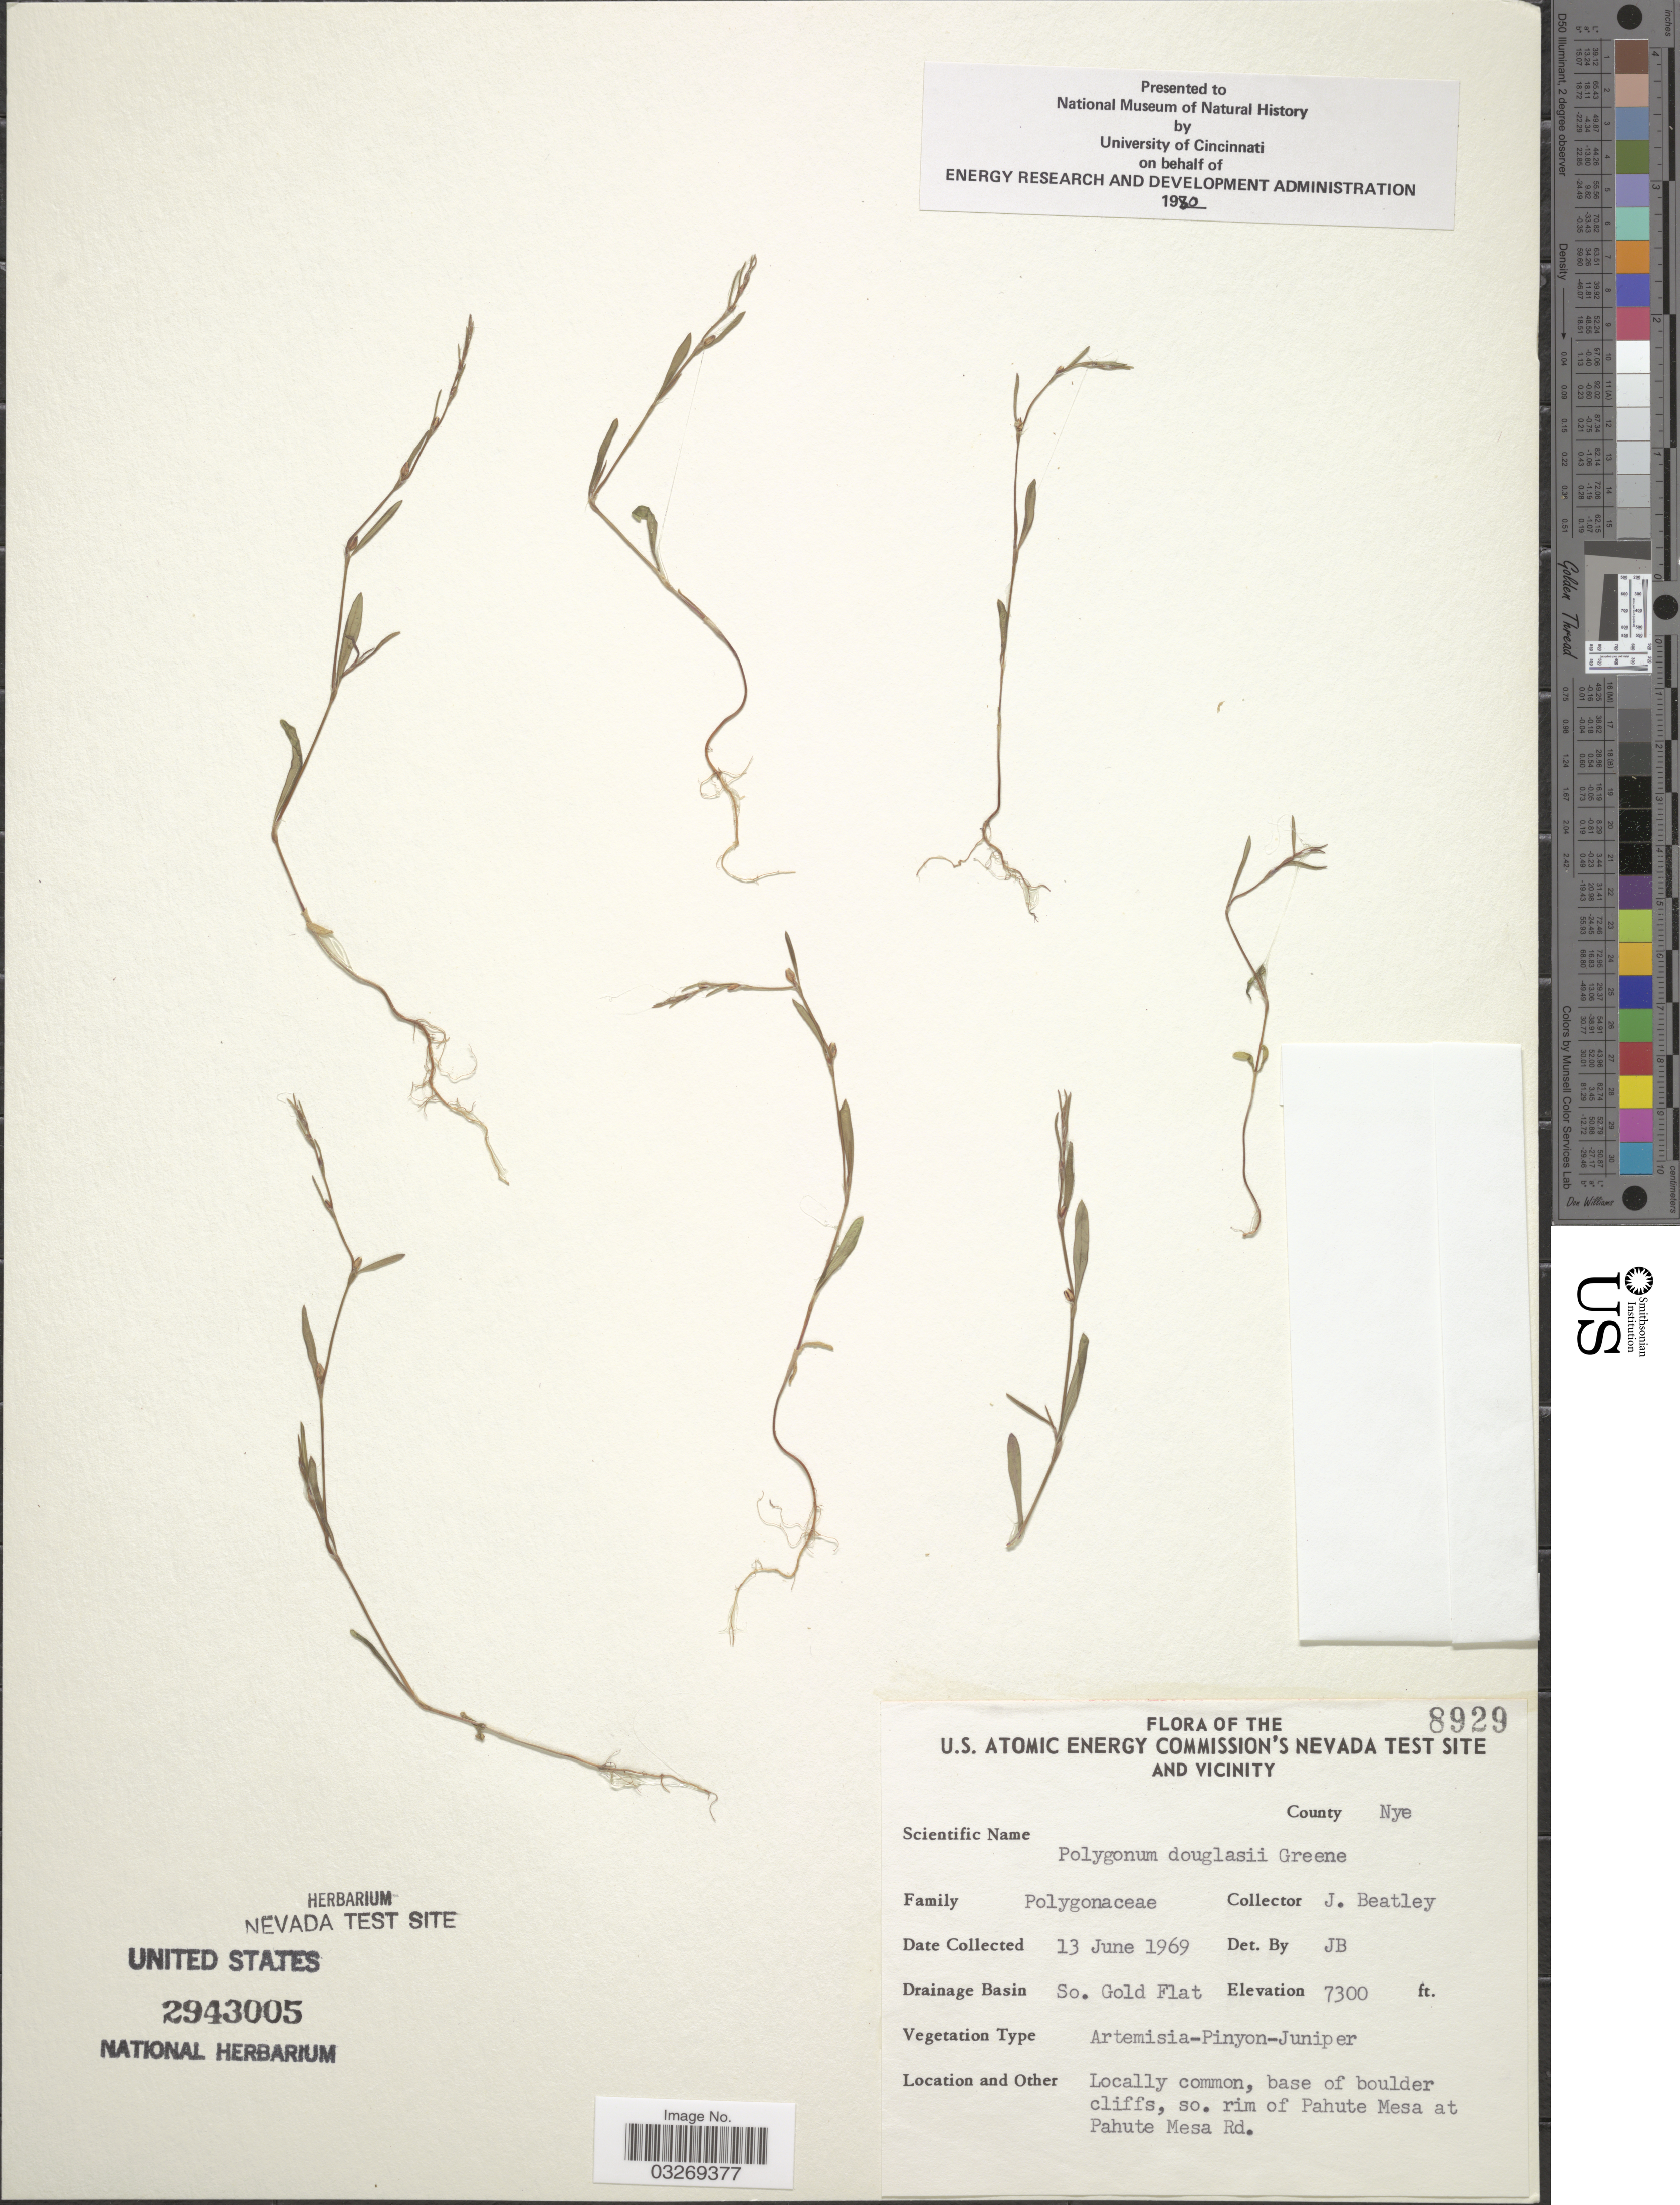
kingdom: Plantae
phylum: Tracheophyta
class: Magnoliopsida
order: Caryophyllales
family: Polygonaceae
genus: Polygonum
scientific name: Polygonum douglasii var. johnstonii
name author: Munz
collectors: J. C. Beatley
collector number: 8929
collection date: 1969-06-13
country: United States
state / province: Nevada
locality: U.S. Atomic Energy Commission's Nevada Test Site and Vicinity. County Nye, Drainage Basin So. Gold Flat, base of boulder cliffs, so. rim of Pahute Mesa at Pahute Mesa Rd.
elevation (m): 2225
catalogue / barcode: US 2943005